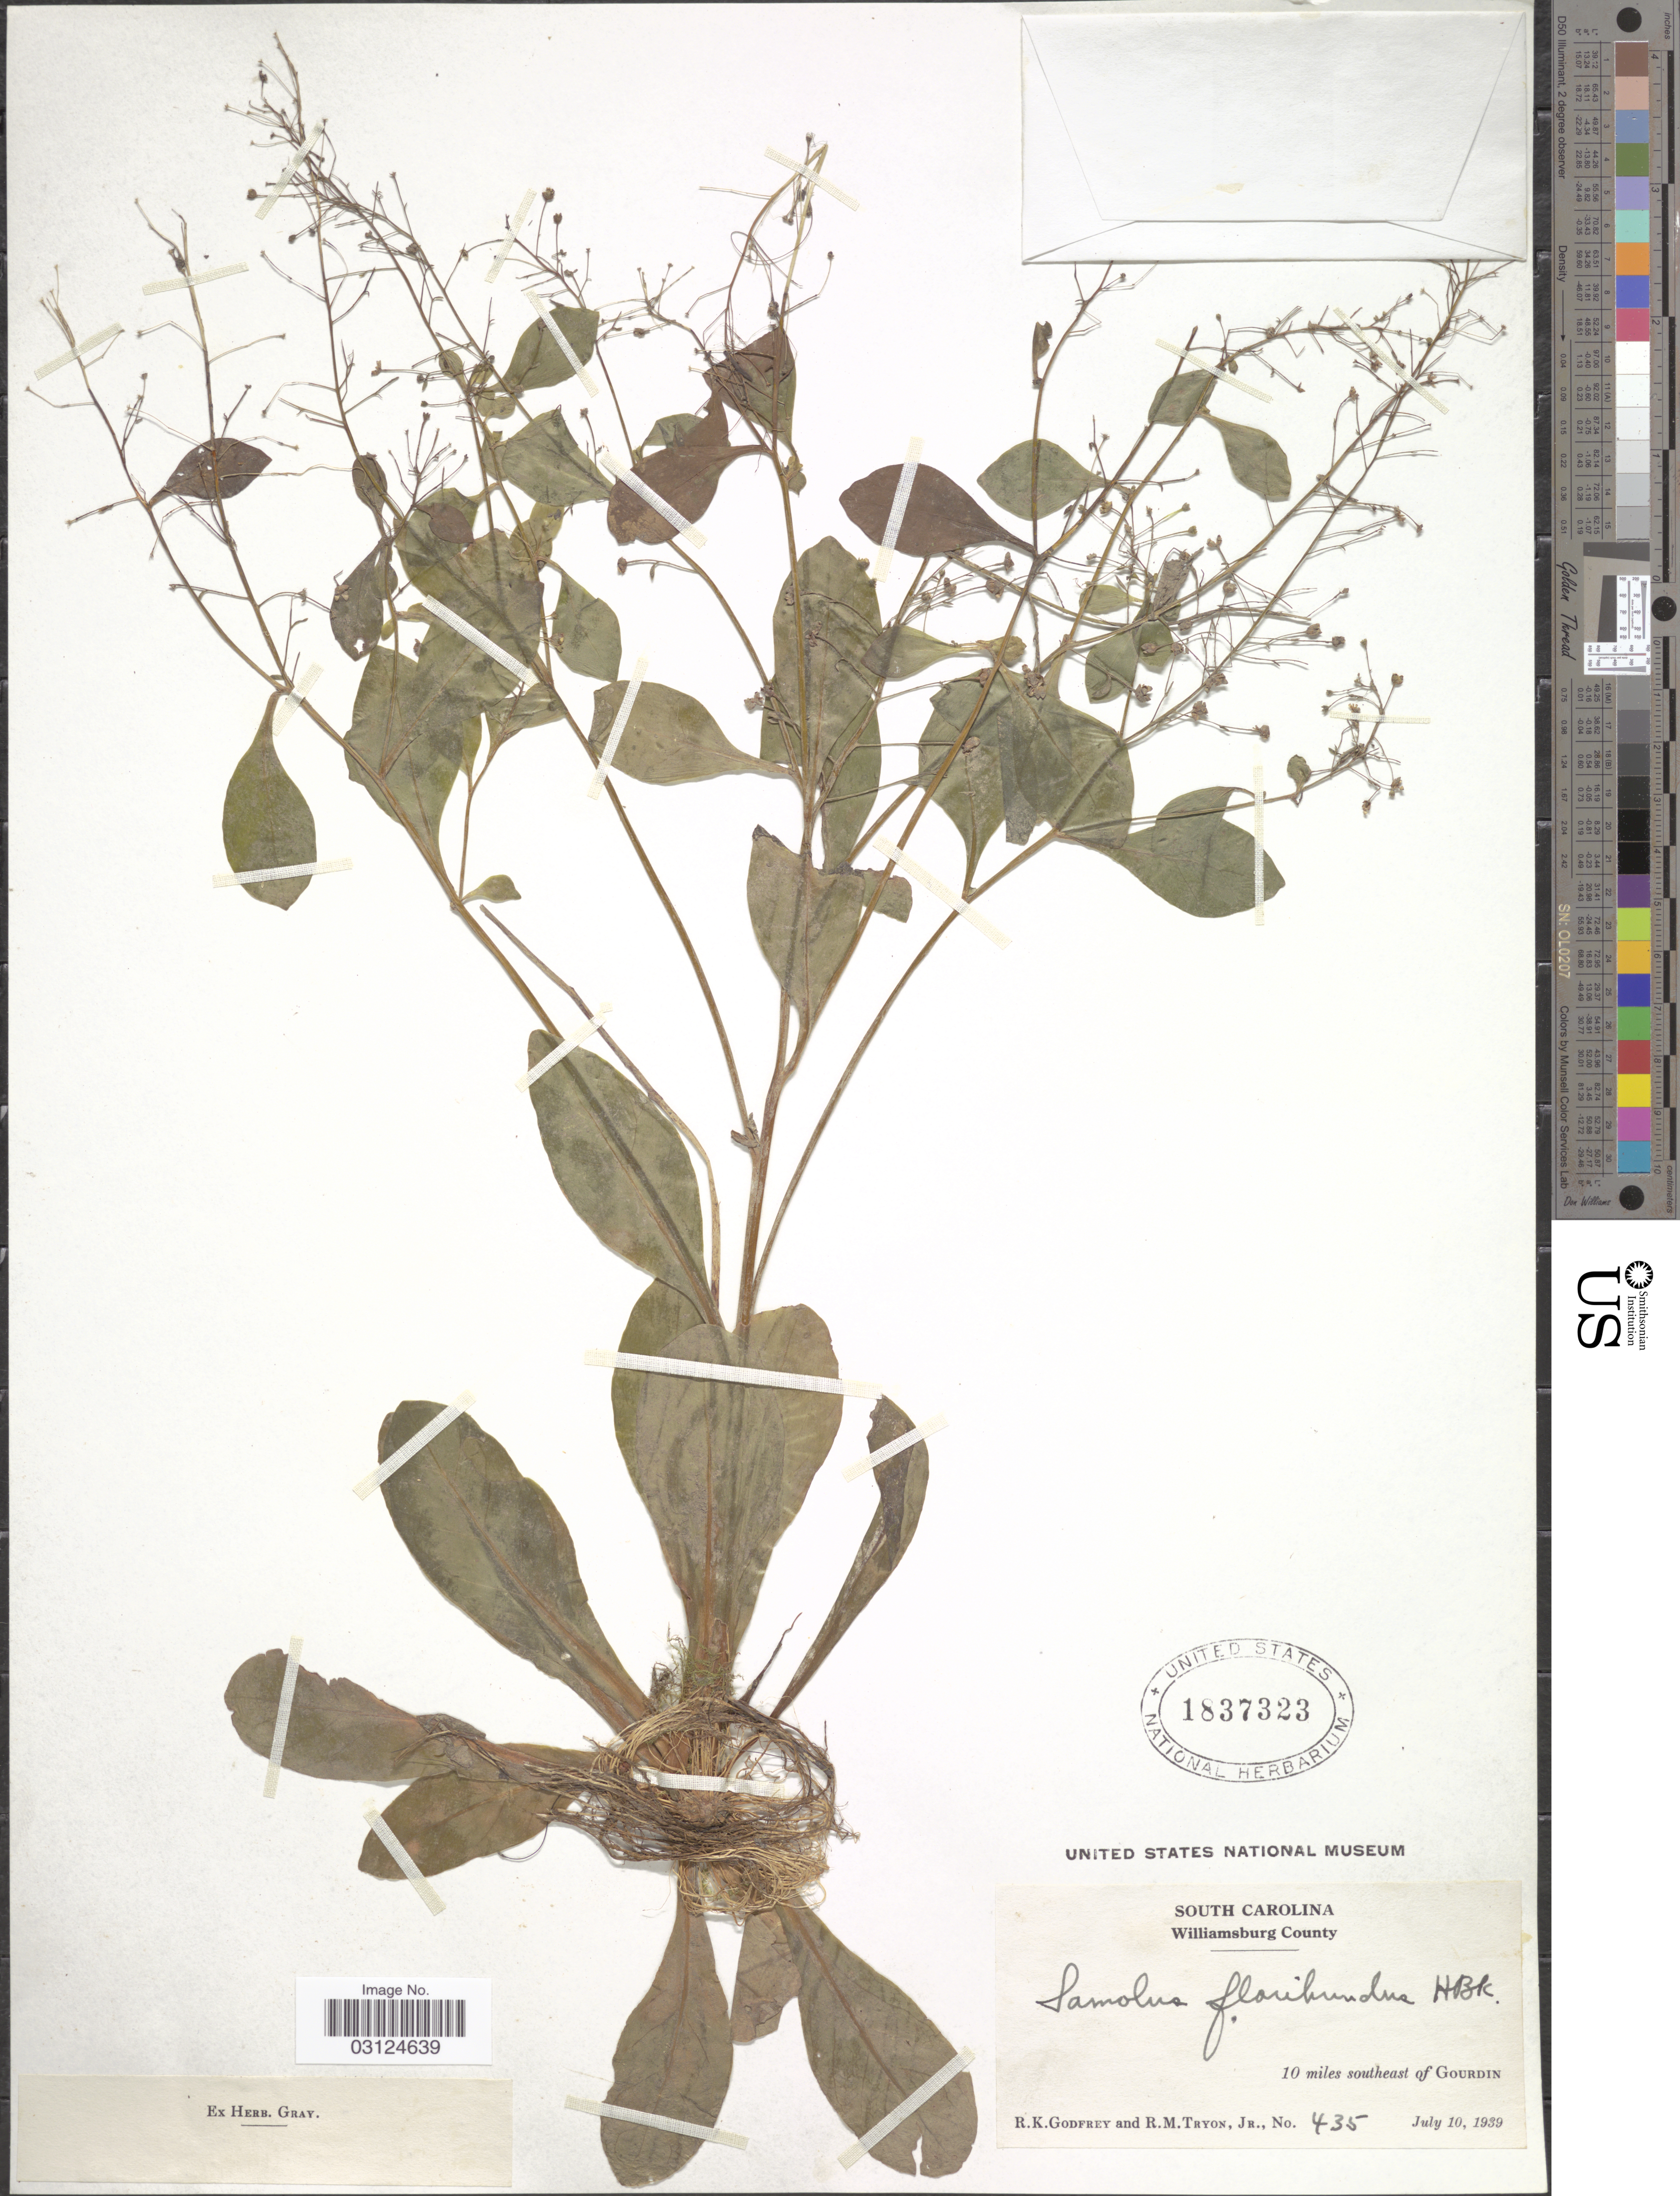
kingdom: Plantae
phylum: Tracheophyta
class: Magnoliopsida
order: Ericales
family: Primulaceae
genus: Samolus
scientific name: Samolus parviflorus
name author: Raf.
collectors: R. K. Godfrey & R. Tryon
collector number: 435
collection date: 1939-07-10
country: United States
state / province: South Carolina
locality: Williamsburg County. 10 miles southeast of Gourdin.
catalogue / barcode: US 1837323